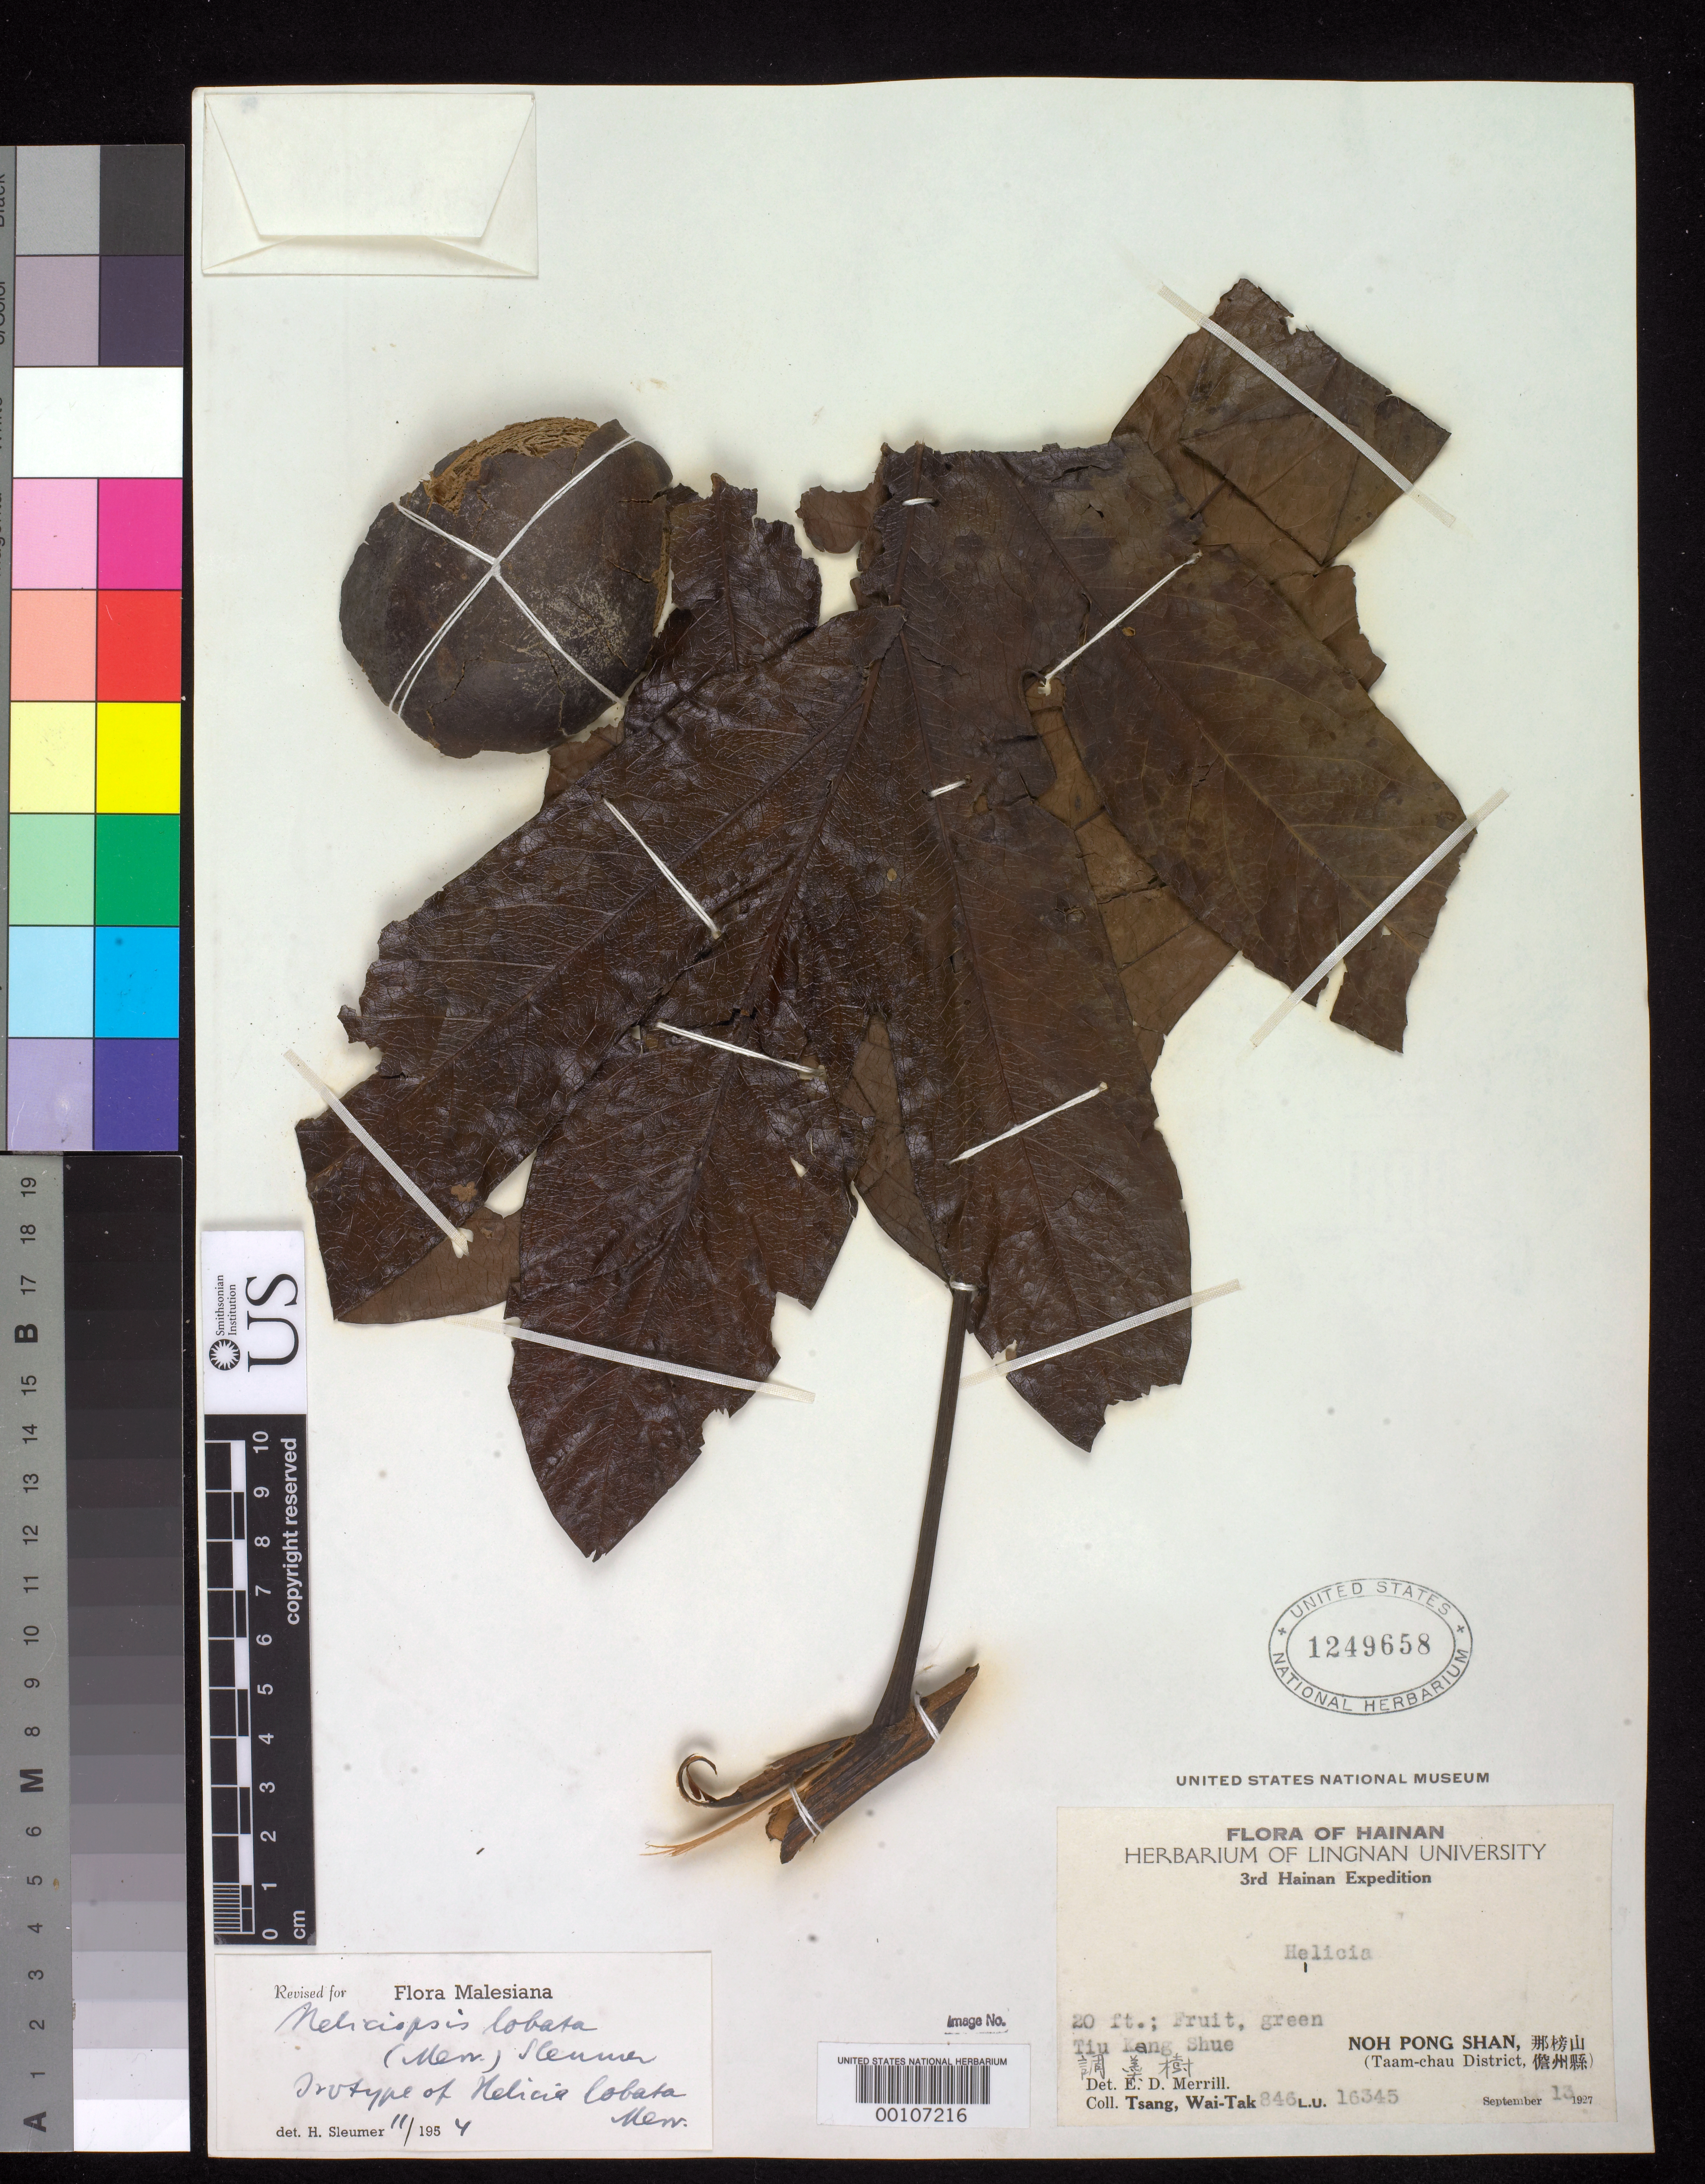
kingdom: Plantae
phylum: Tracheophyta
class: Magnoliopsida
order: Proteales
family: Proteaceae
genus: Helicia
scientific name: Helicia lobata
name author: Merr.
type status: Isotype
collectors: T. Tak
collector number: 16345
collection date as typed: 13 Sep 1927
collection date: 1927-09-13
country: China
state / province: Hainan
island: Hainan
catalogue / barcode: US 1249658